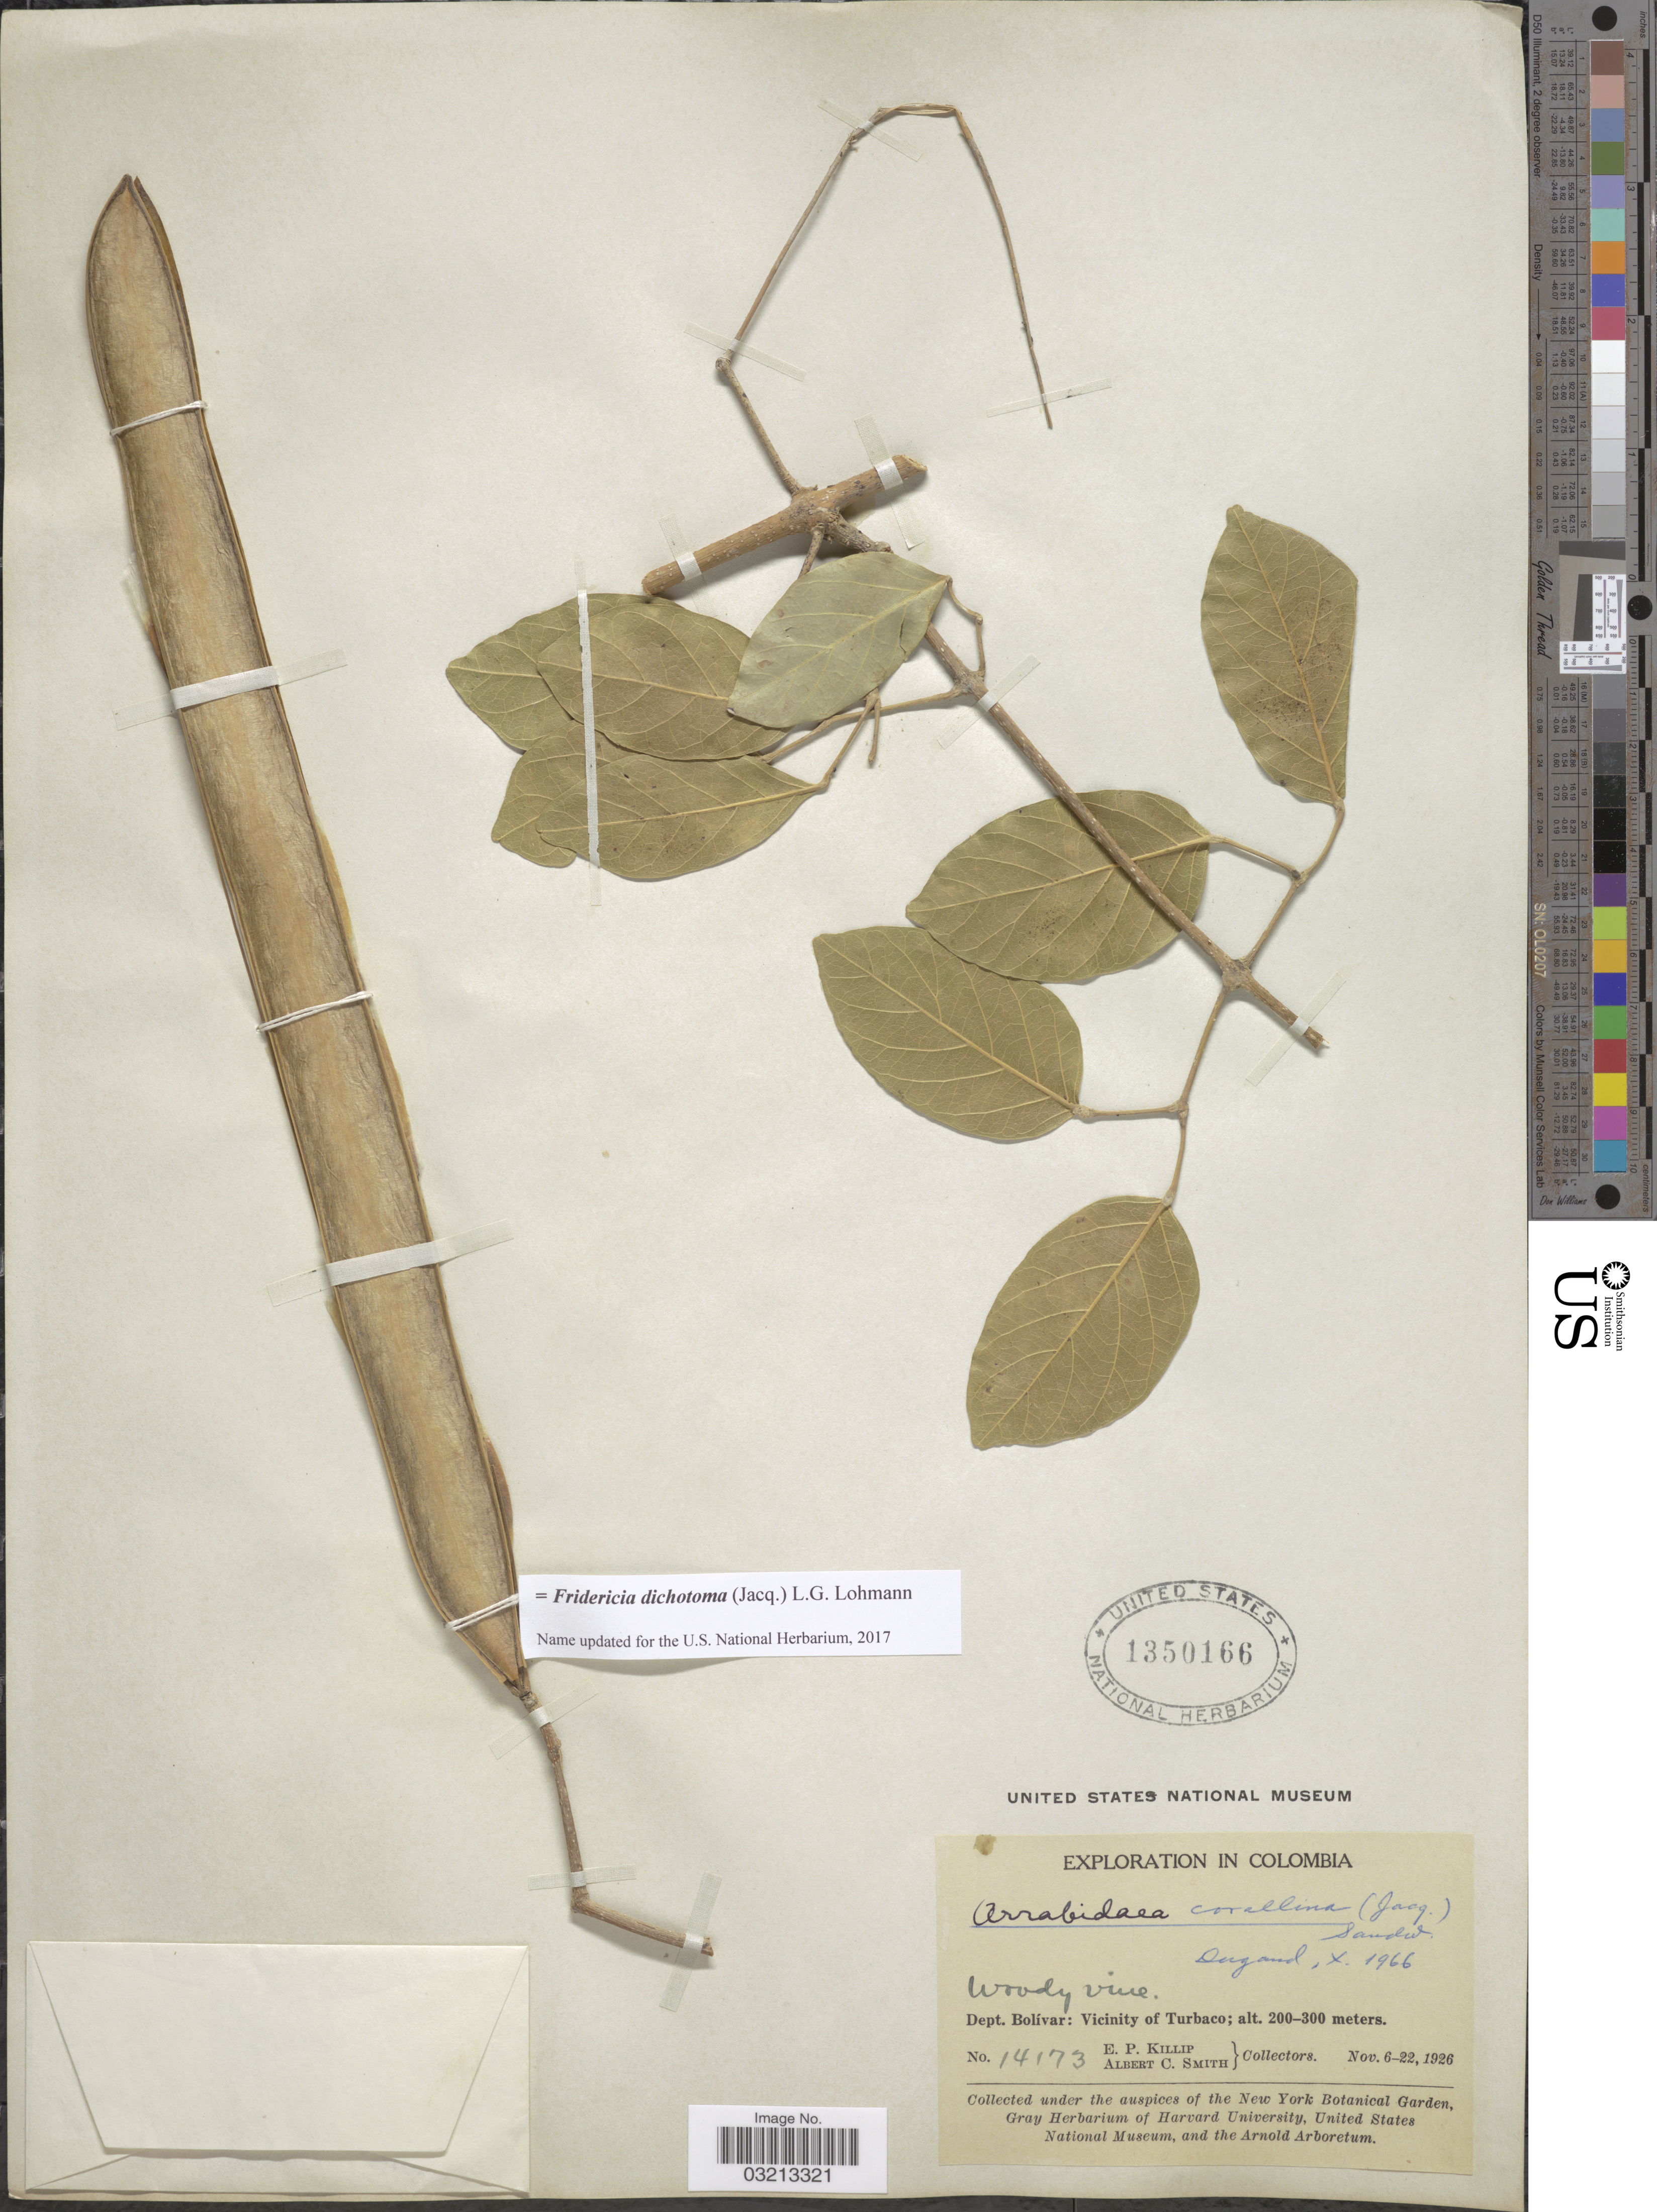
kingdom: Plantae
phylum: Tracheophyta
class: Magnoliopsida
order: Lamiales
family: Bignoniaceae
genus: Fridericia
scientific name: Fridericia dichotoma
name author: (Jacq.) L.G. Lohmann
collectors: E. P. Killip & A. C. Smith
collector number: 14173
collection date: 1926-11-06/1926-11-22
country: Colombia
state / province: Bolívar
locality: Dept. Bolívar: Vicinity of Turbaco.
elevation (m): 200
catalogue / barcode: US 1350166